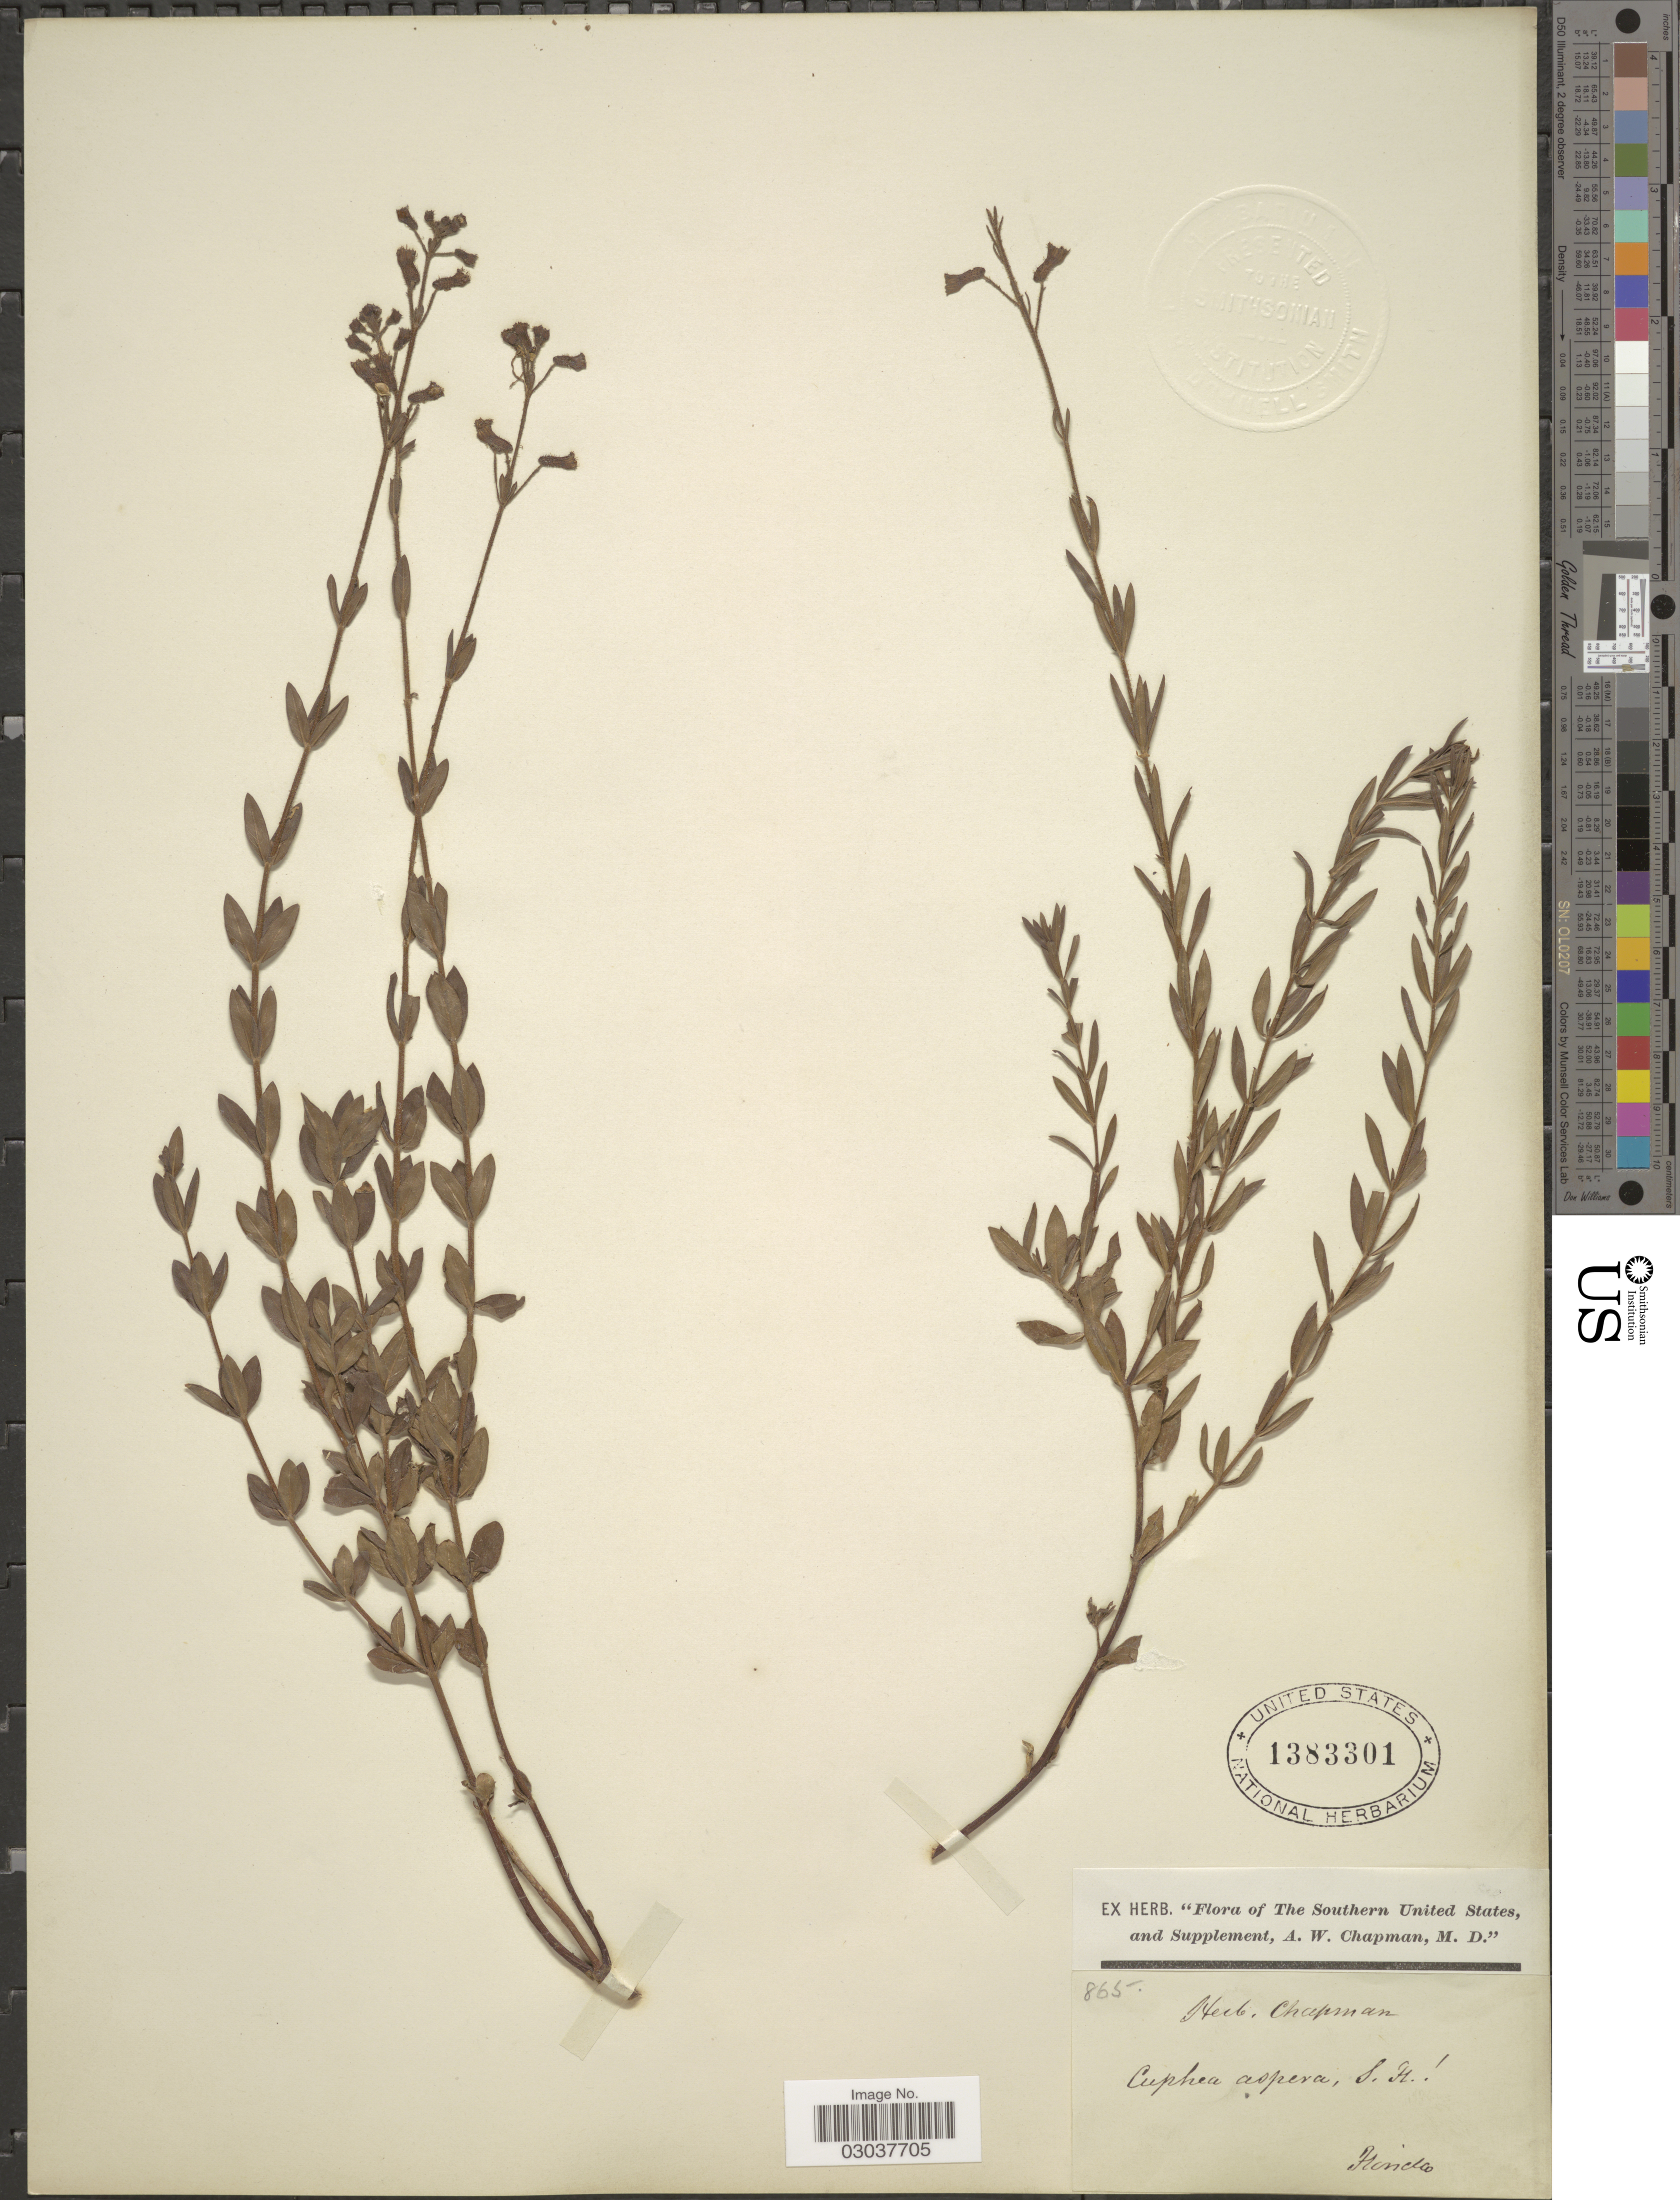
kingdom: Plantae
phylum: Tracheophyta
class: Magnoliopsida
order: Myrtales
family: Lythraceae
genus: Cuphea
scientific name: Cuphea aspera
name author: Chapm.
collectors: ex herb. Chapman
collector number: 865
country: United States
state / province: Florida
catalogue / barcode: US 1383301